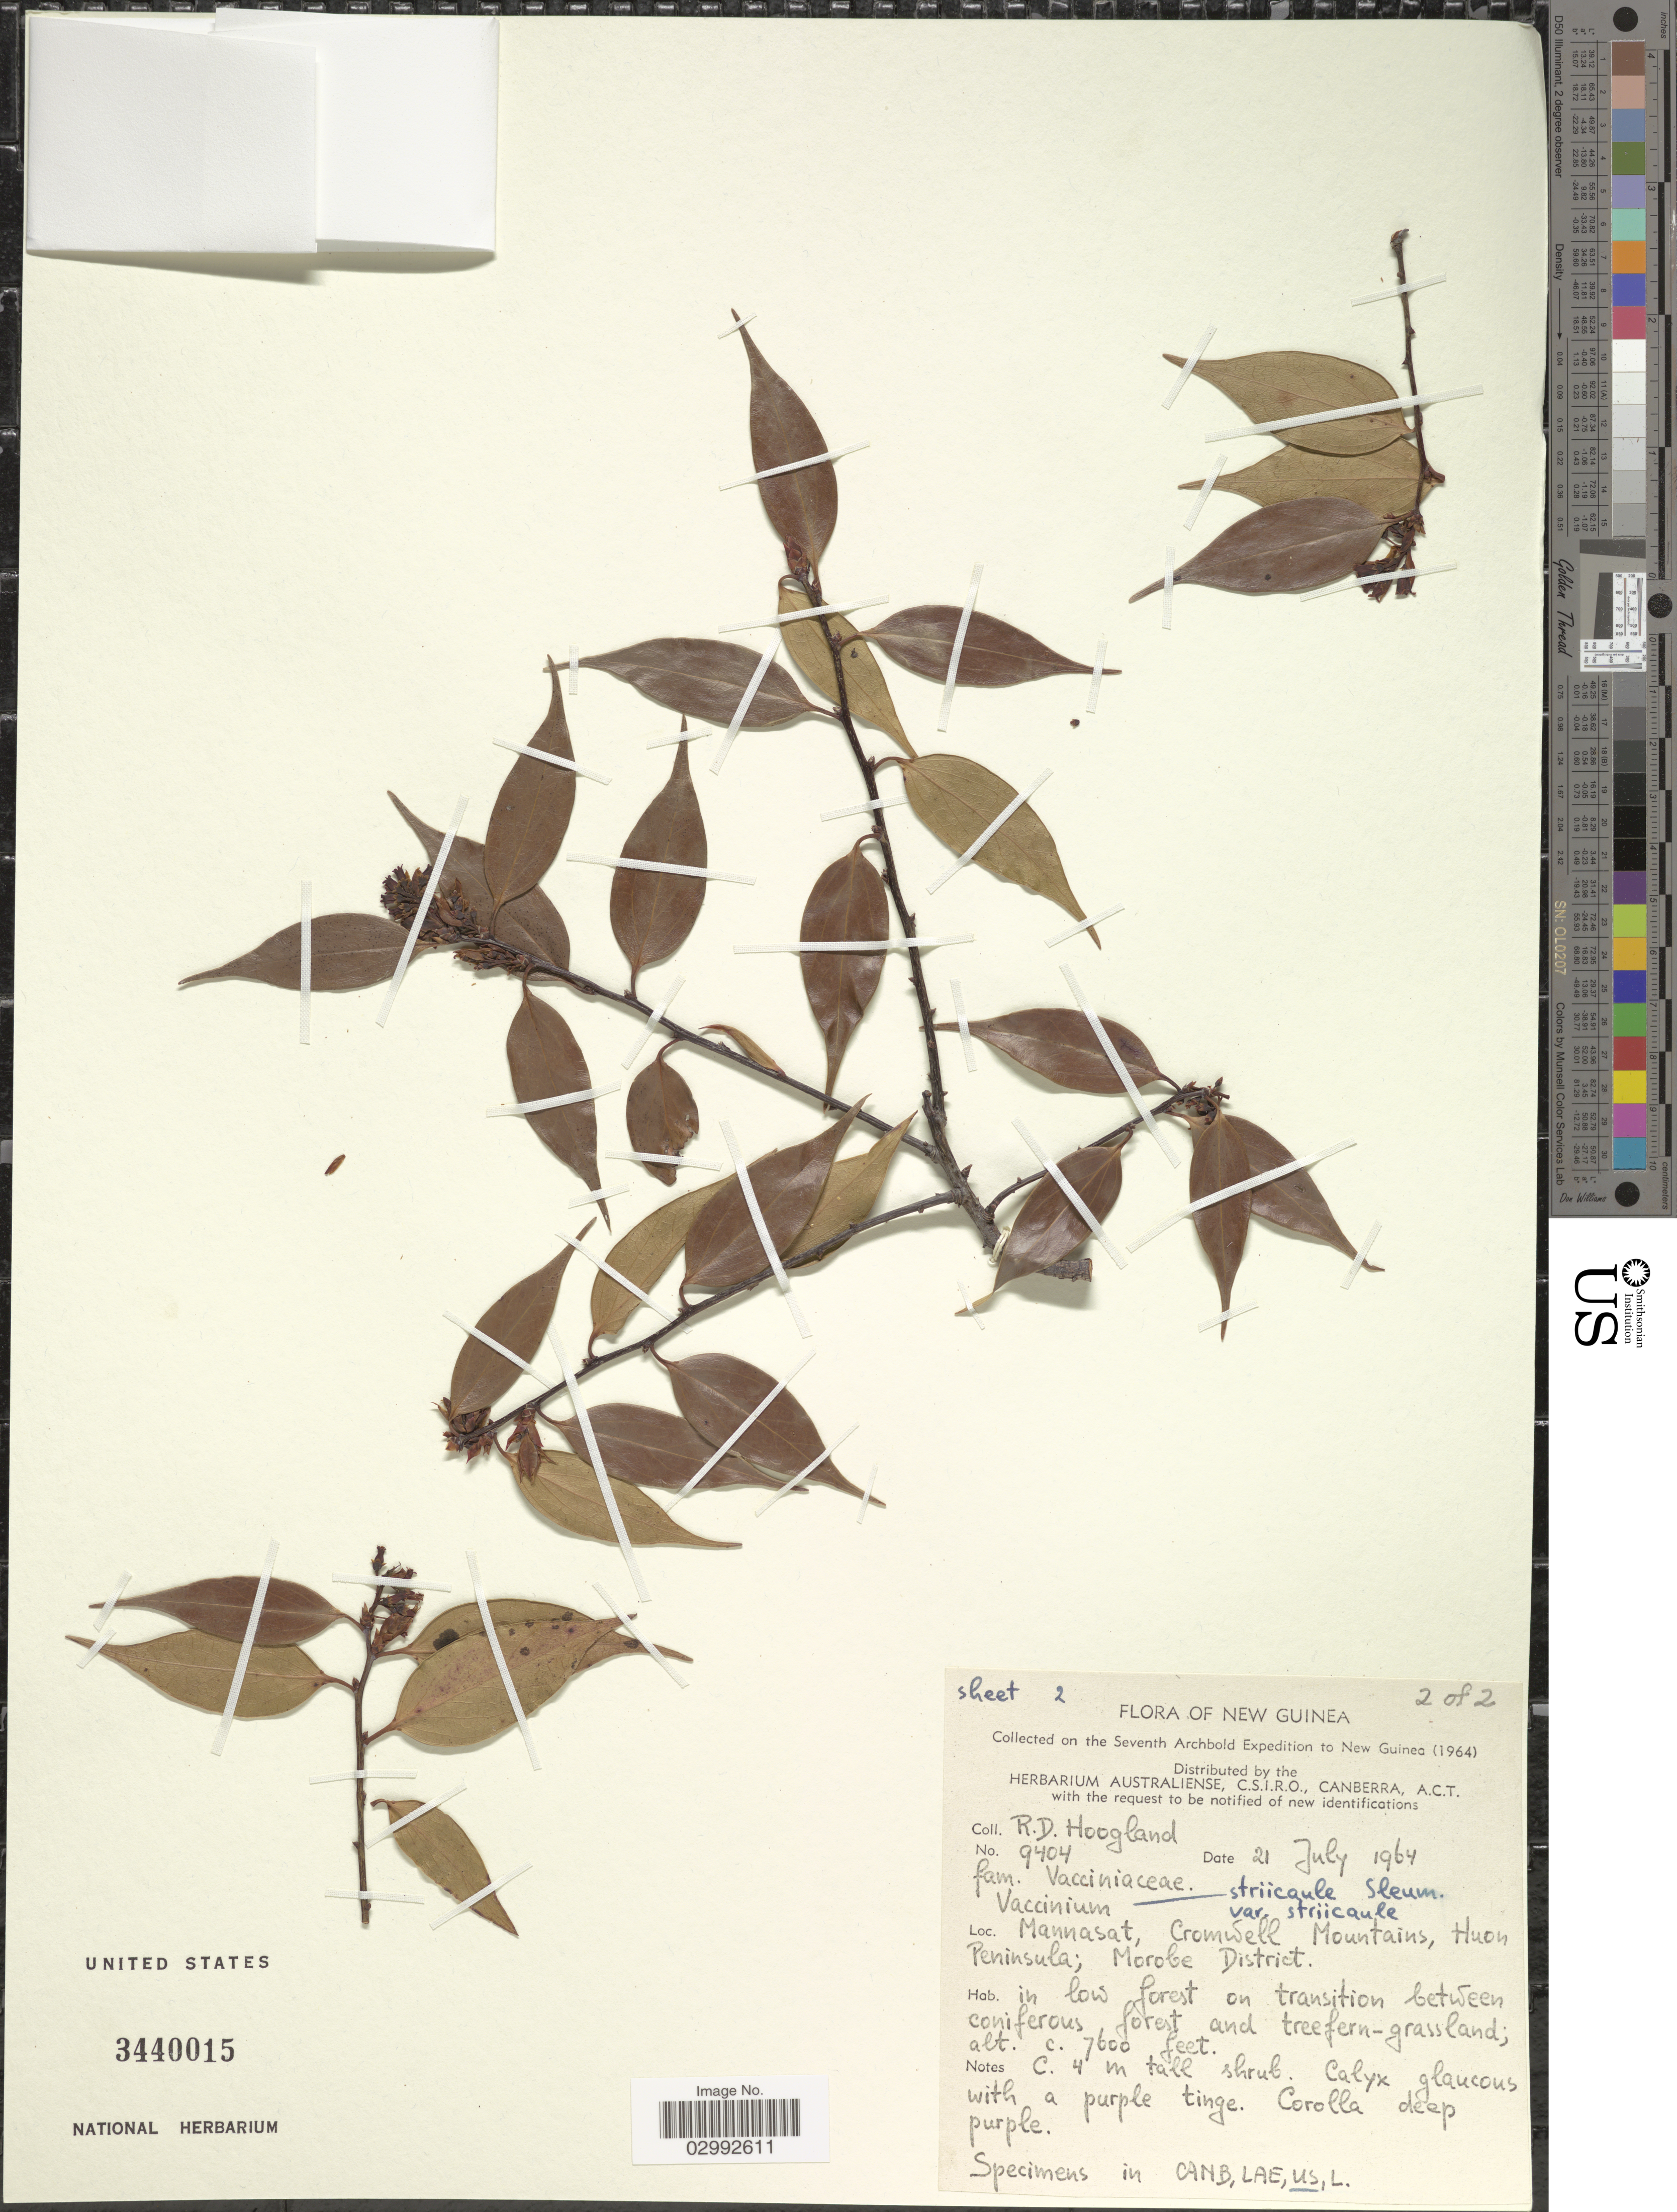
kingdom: Plantae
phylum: Tracheophyta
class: Magnoliopsida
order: Ericales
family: Ericaceae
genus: Vaccinium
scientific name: Vaccinium striicaule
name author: Sleumer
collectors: R. D. Hoogland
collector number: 9404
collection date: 1964-07-21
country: Papua New Guinea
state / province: Morobe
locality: New Guinea. Mannasat, Cromwell Mountains, Huon Peninsula; Morobe District.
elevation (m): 2316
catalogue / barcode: US 3440015